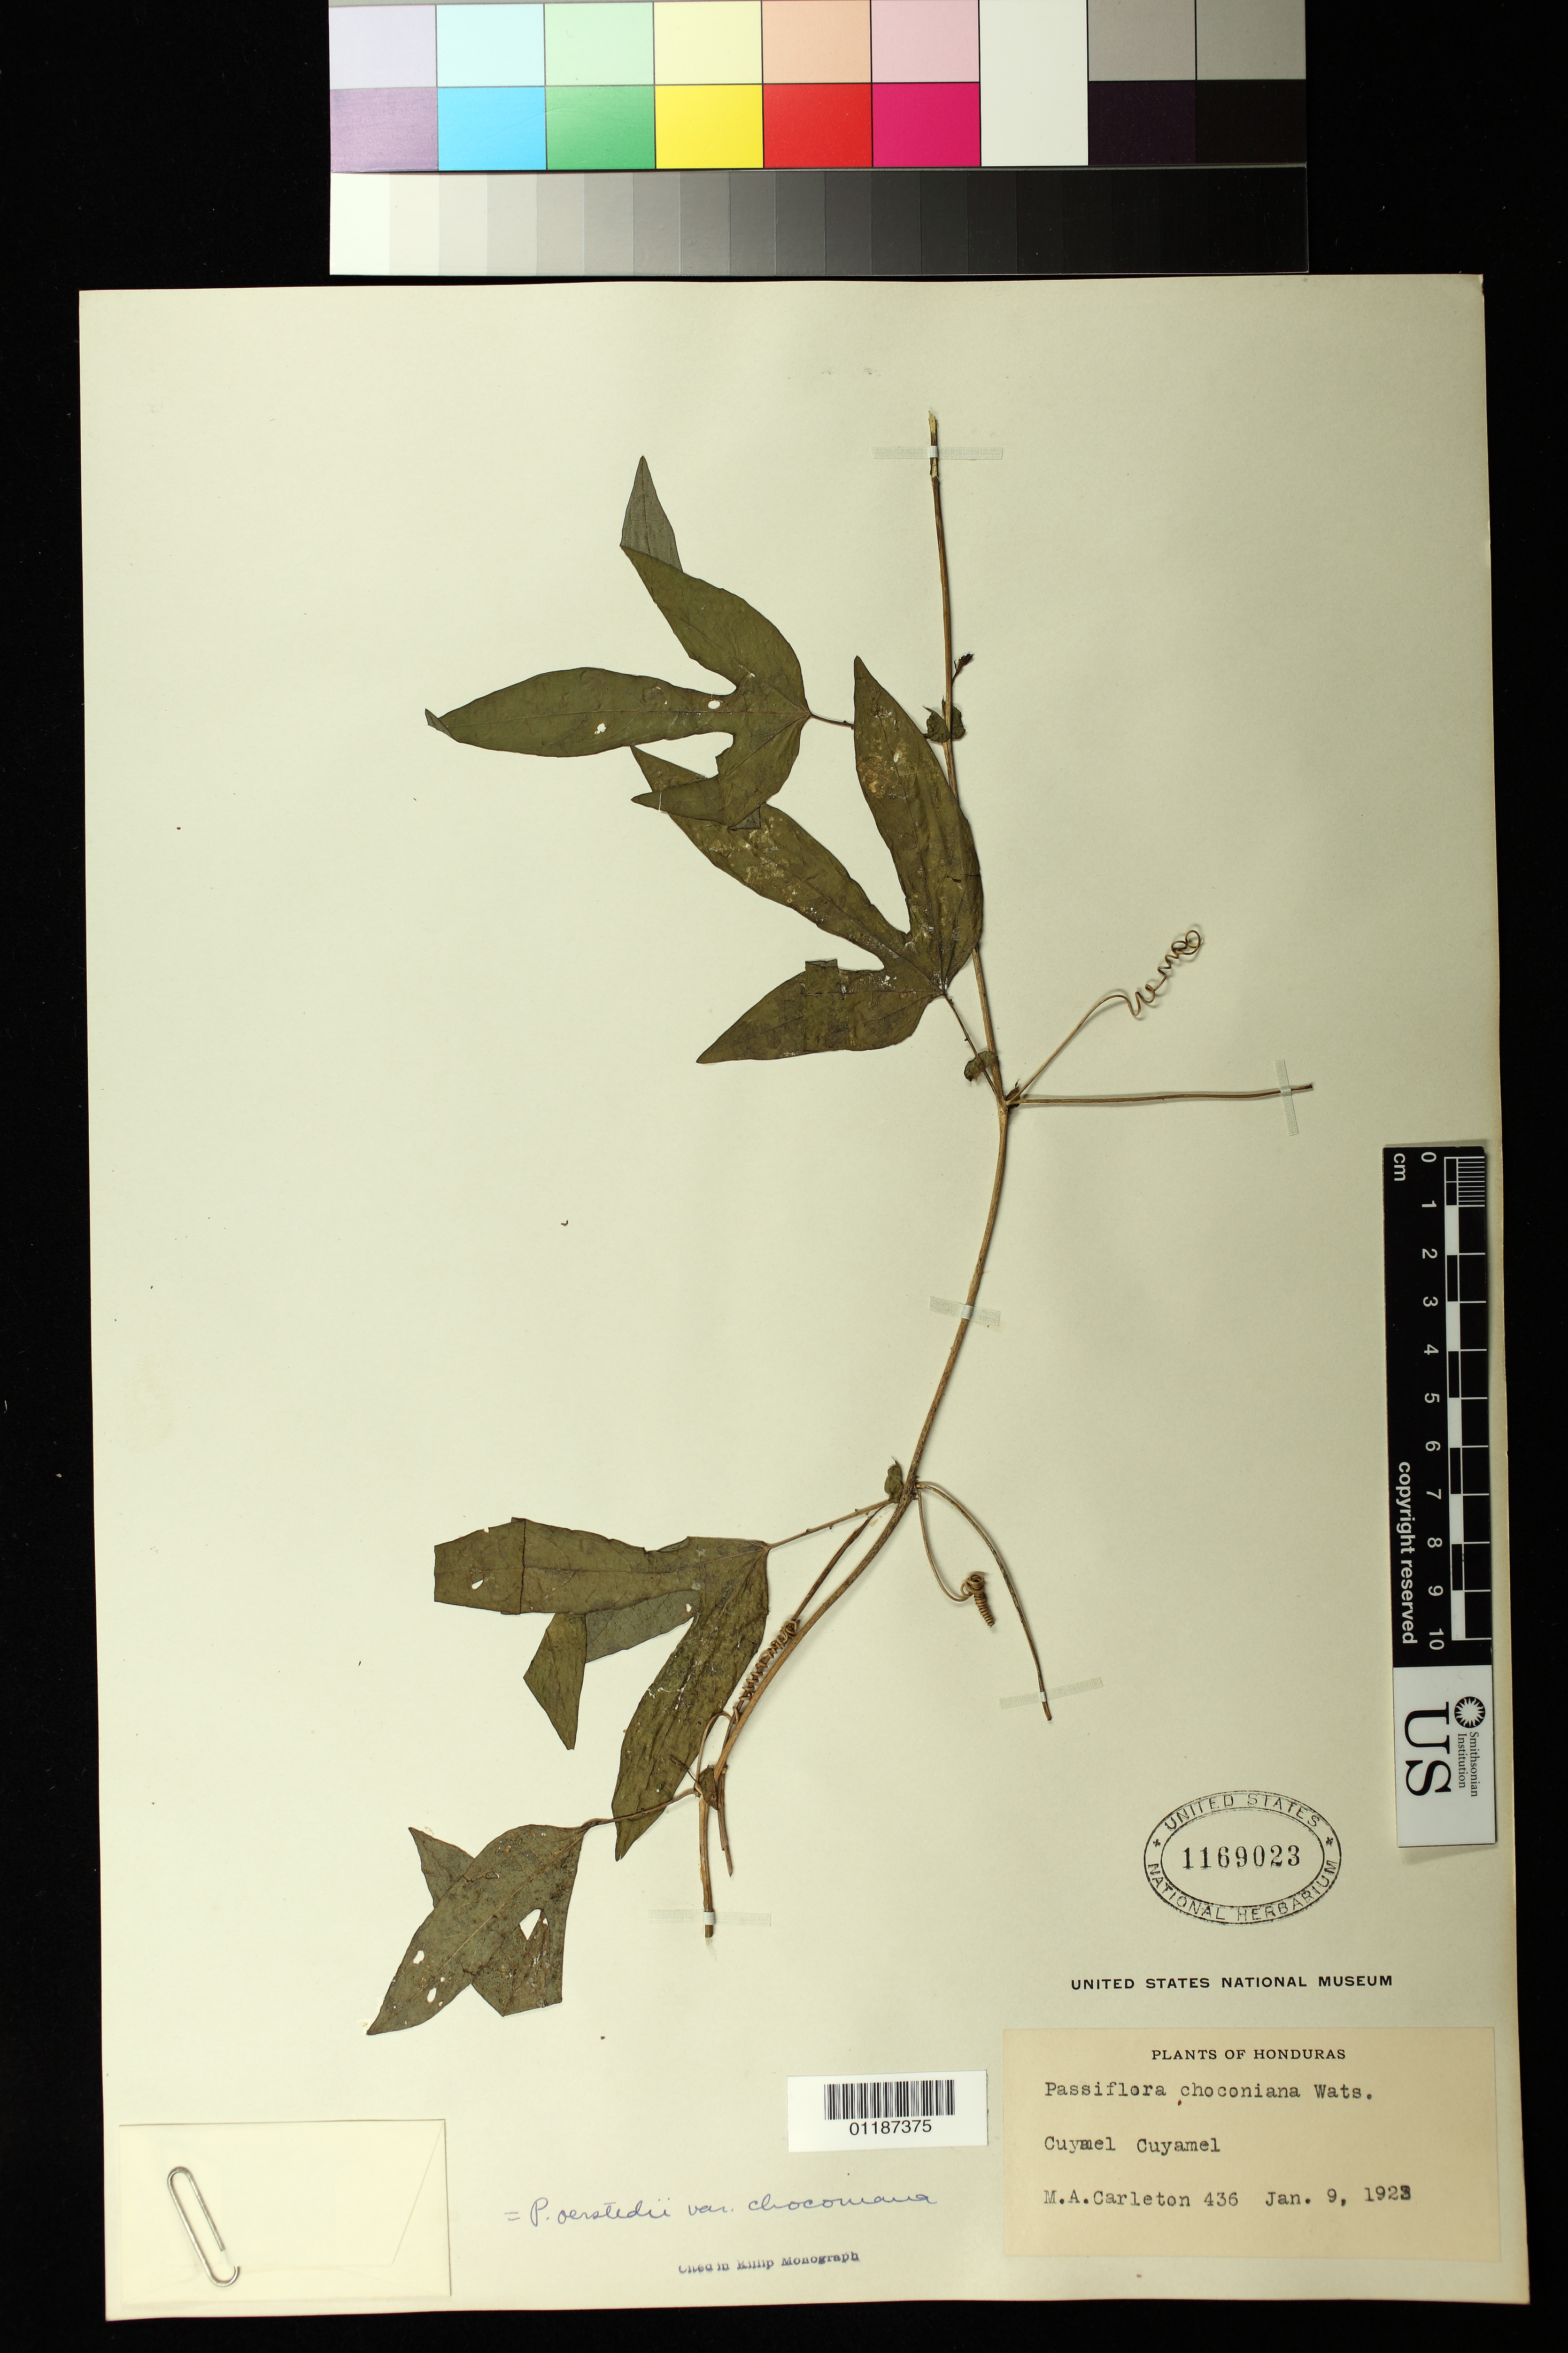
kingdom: Plantae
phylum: Tracheophyta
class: Magnoliopsida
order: Malpighiales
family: Passifloraceae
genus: Passiflora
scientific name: Passiflora oerstedii var. choconiana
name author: (S. Watson) Killip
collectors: M. A. Carleton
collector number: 436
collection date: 1923-01-09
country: Honduras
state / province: Cortés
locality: Cuymel Cuyamel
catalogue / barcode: US 1169023